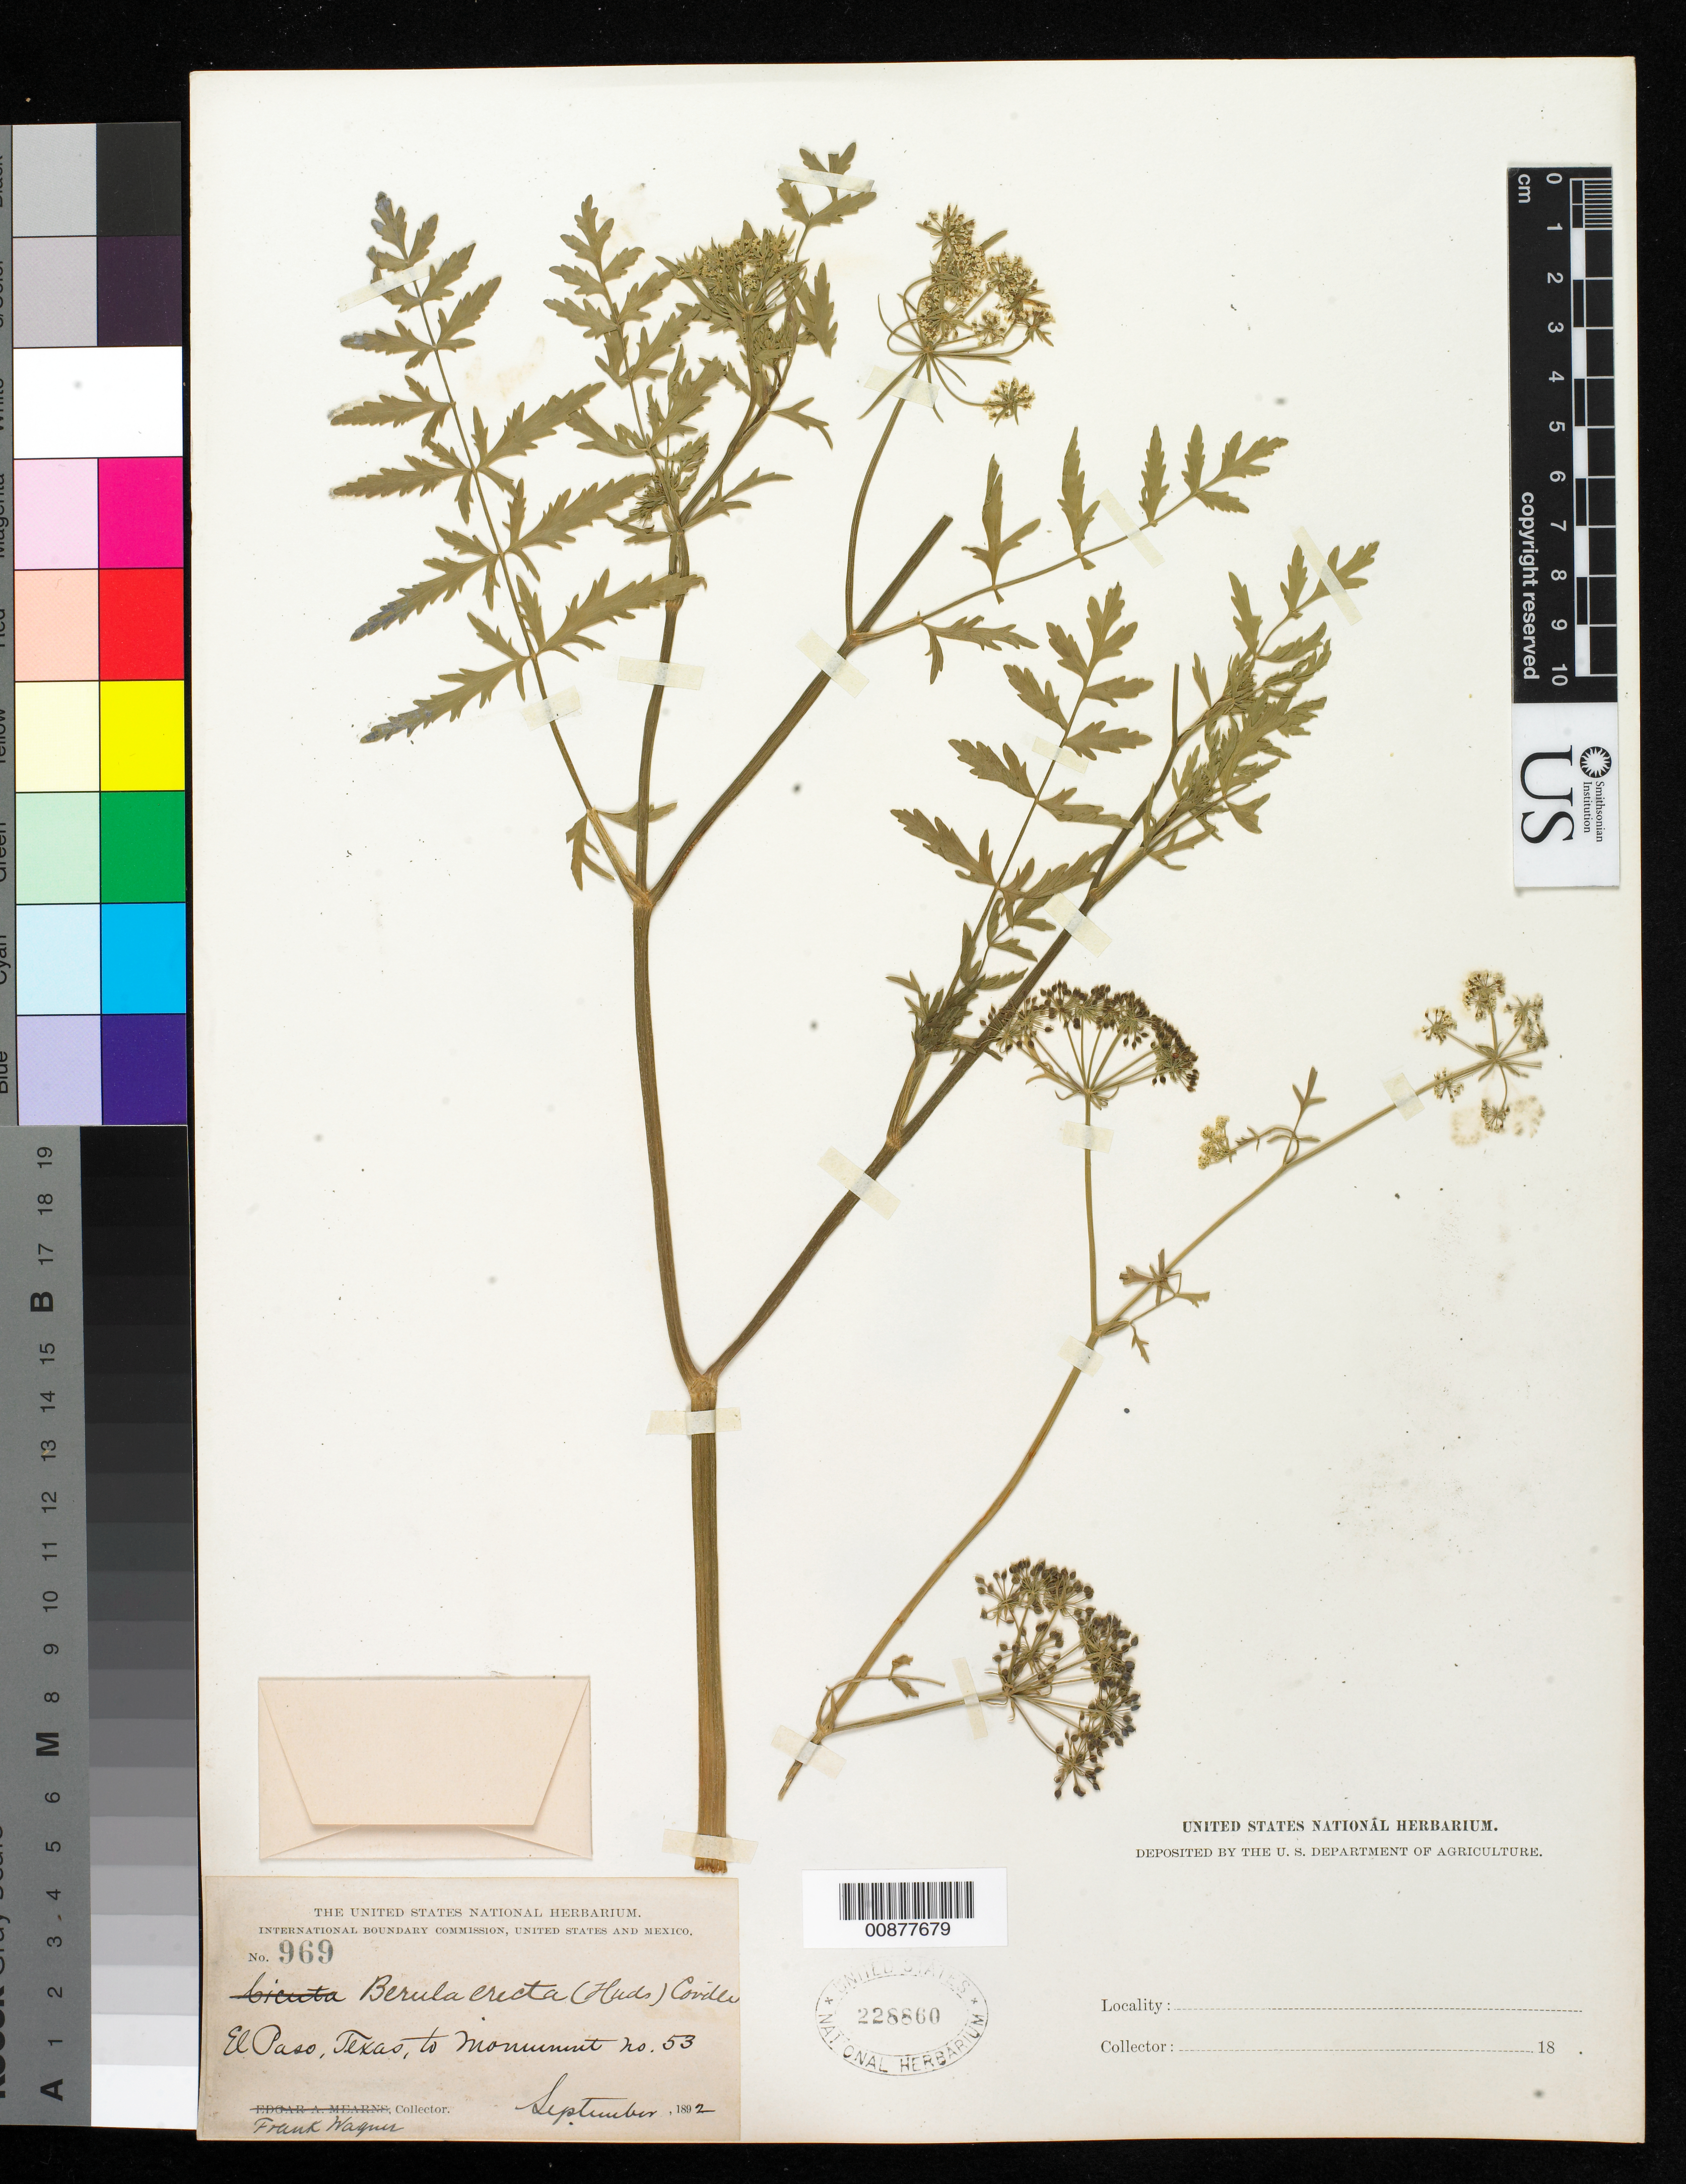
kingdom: Plantae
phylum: Tracheophyta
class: Magnoliopsida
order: Apiales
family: Apiaceae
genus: Berula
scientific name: Berula erecta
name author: (Huds.) Coville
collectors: F. Wagner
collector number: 969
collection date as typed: Sep 1892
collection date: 1892-09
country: United States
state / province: Texas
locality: El Paso, Texas, to monument no. 53.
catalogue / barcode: US 228860